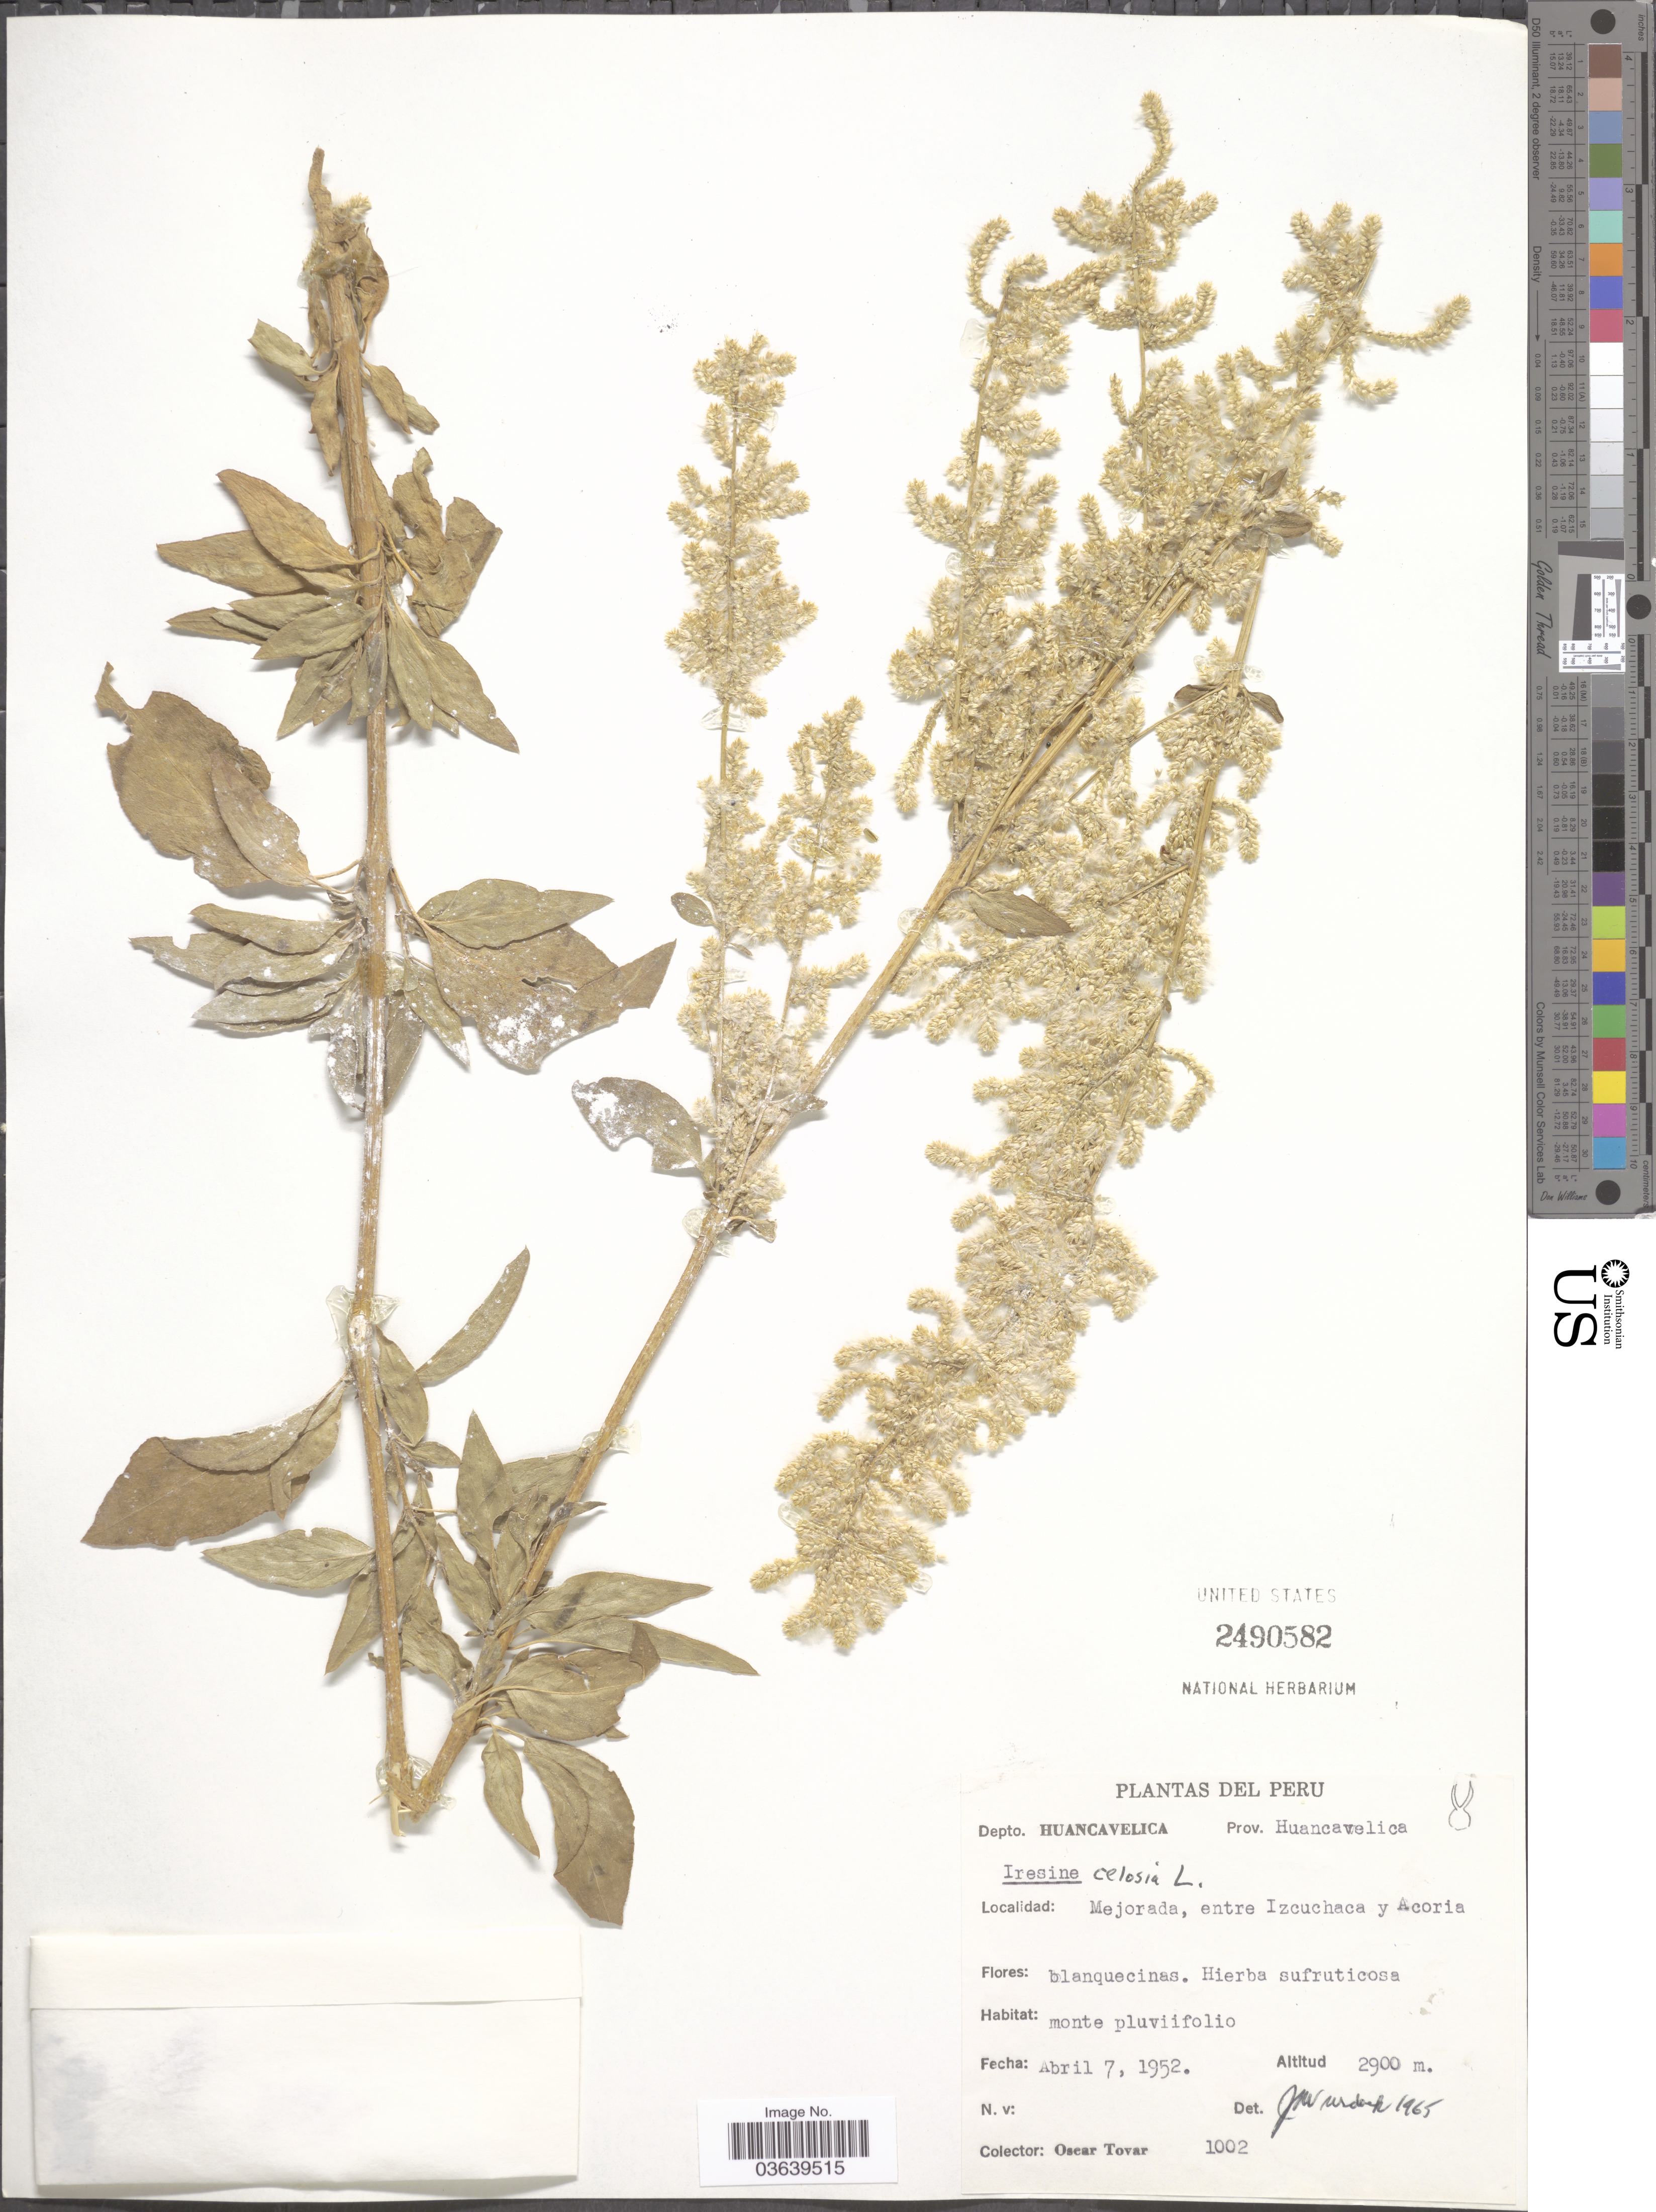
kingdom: Plantae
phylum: Tracheophyta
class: Magnoliopsida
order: Caryophyllales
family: Amaranthaceae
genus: Iresine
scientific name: Iresine celosia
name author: L.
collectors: Ó. Tovar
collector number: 1002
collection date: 1952-04-07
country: Peru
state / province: Huancavelica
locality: Depto. Huancavelica. Mejorada, entre Izcuchaca y Acoria.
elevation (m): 2900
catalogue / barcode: US 2490582